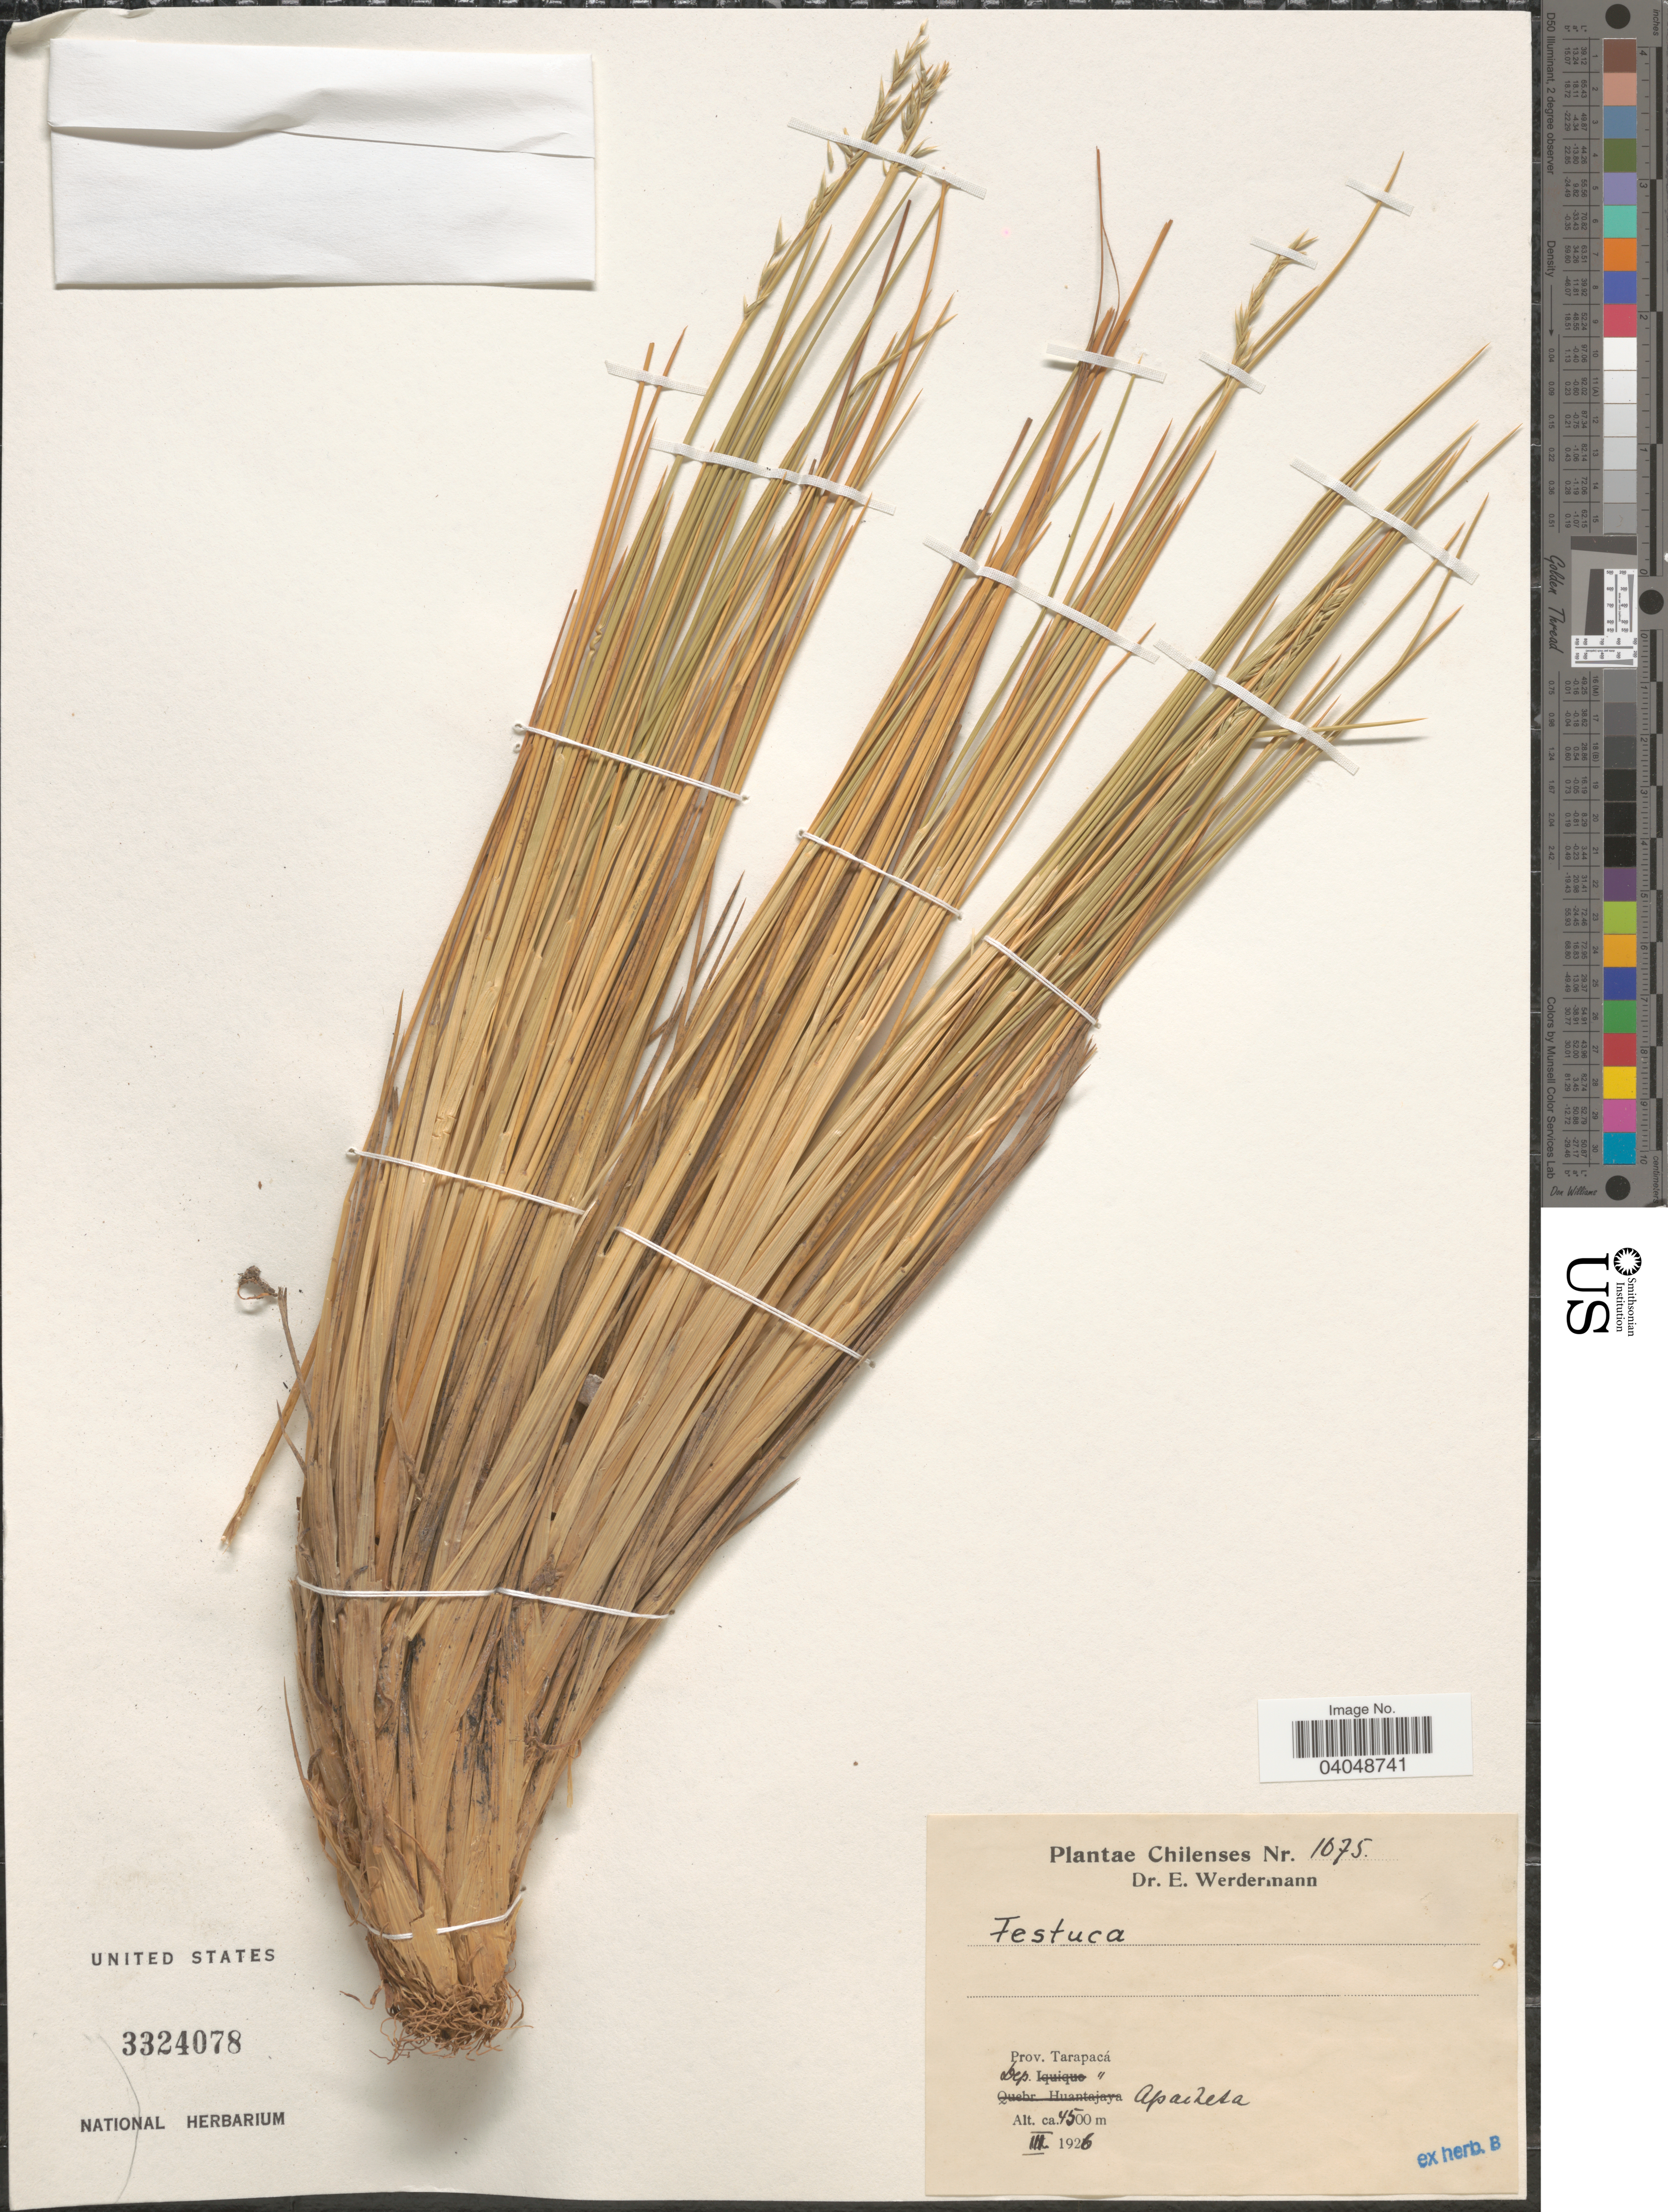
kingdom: Plantae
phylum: Tracheophyta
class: Liliopsida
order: Poales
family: Poaceae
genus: Festuca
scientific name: Festuca sp.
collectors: E. Werdermann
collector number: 1075*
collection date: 1926-03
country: Chile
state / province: Tarapacá (I)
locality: Dep. Tarapacá. Apacheta.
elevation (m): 4500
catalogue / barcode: US 3324078